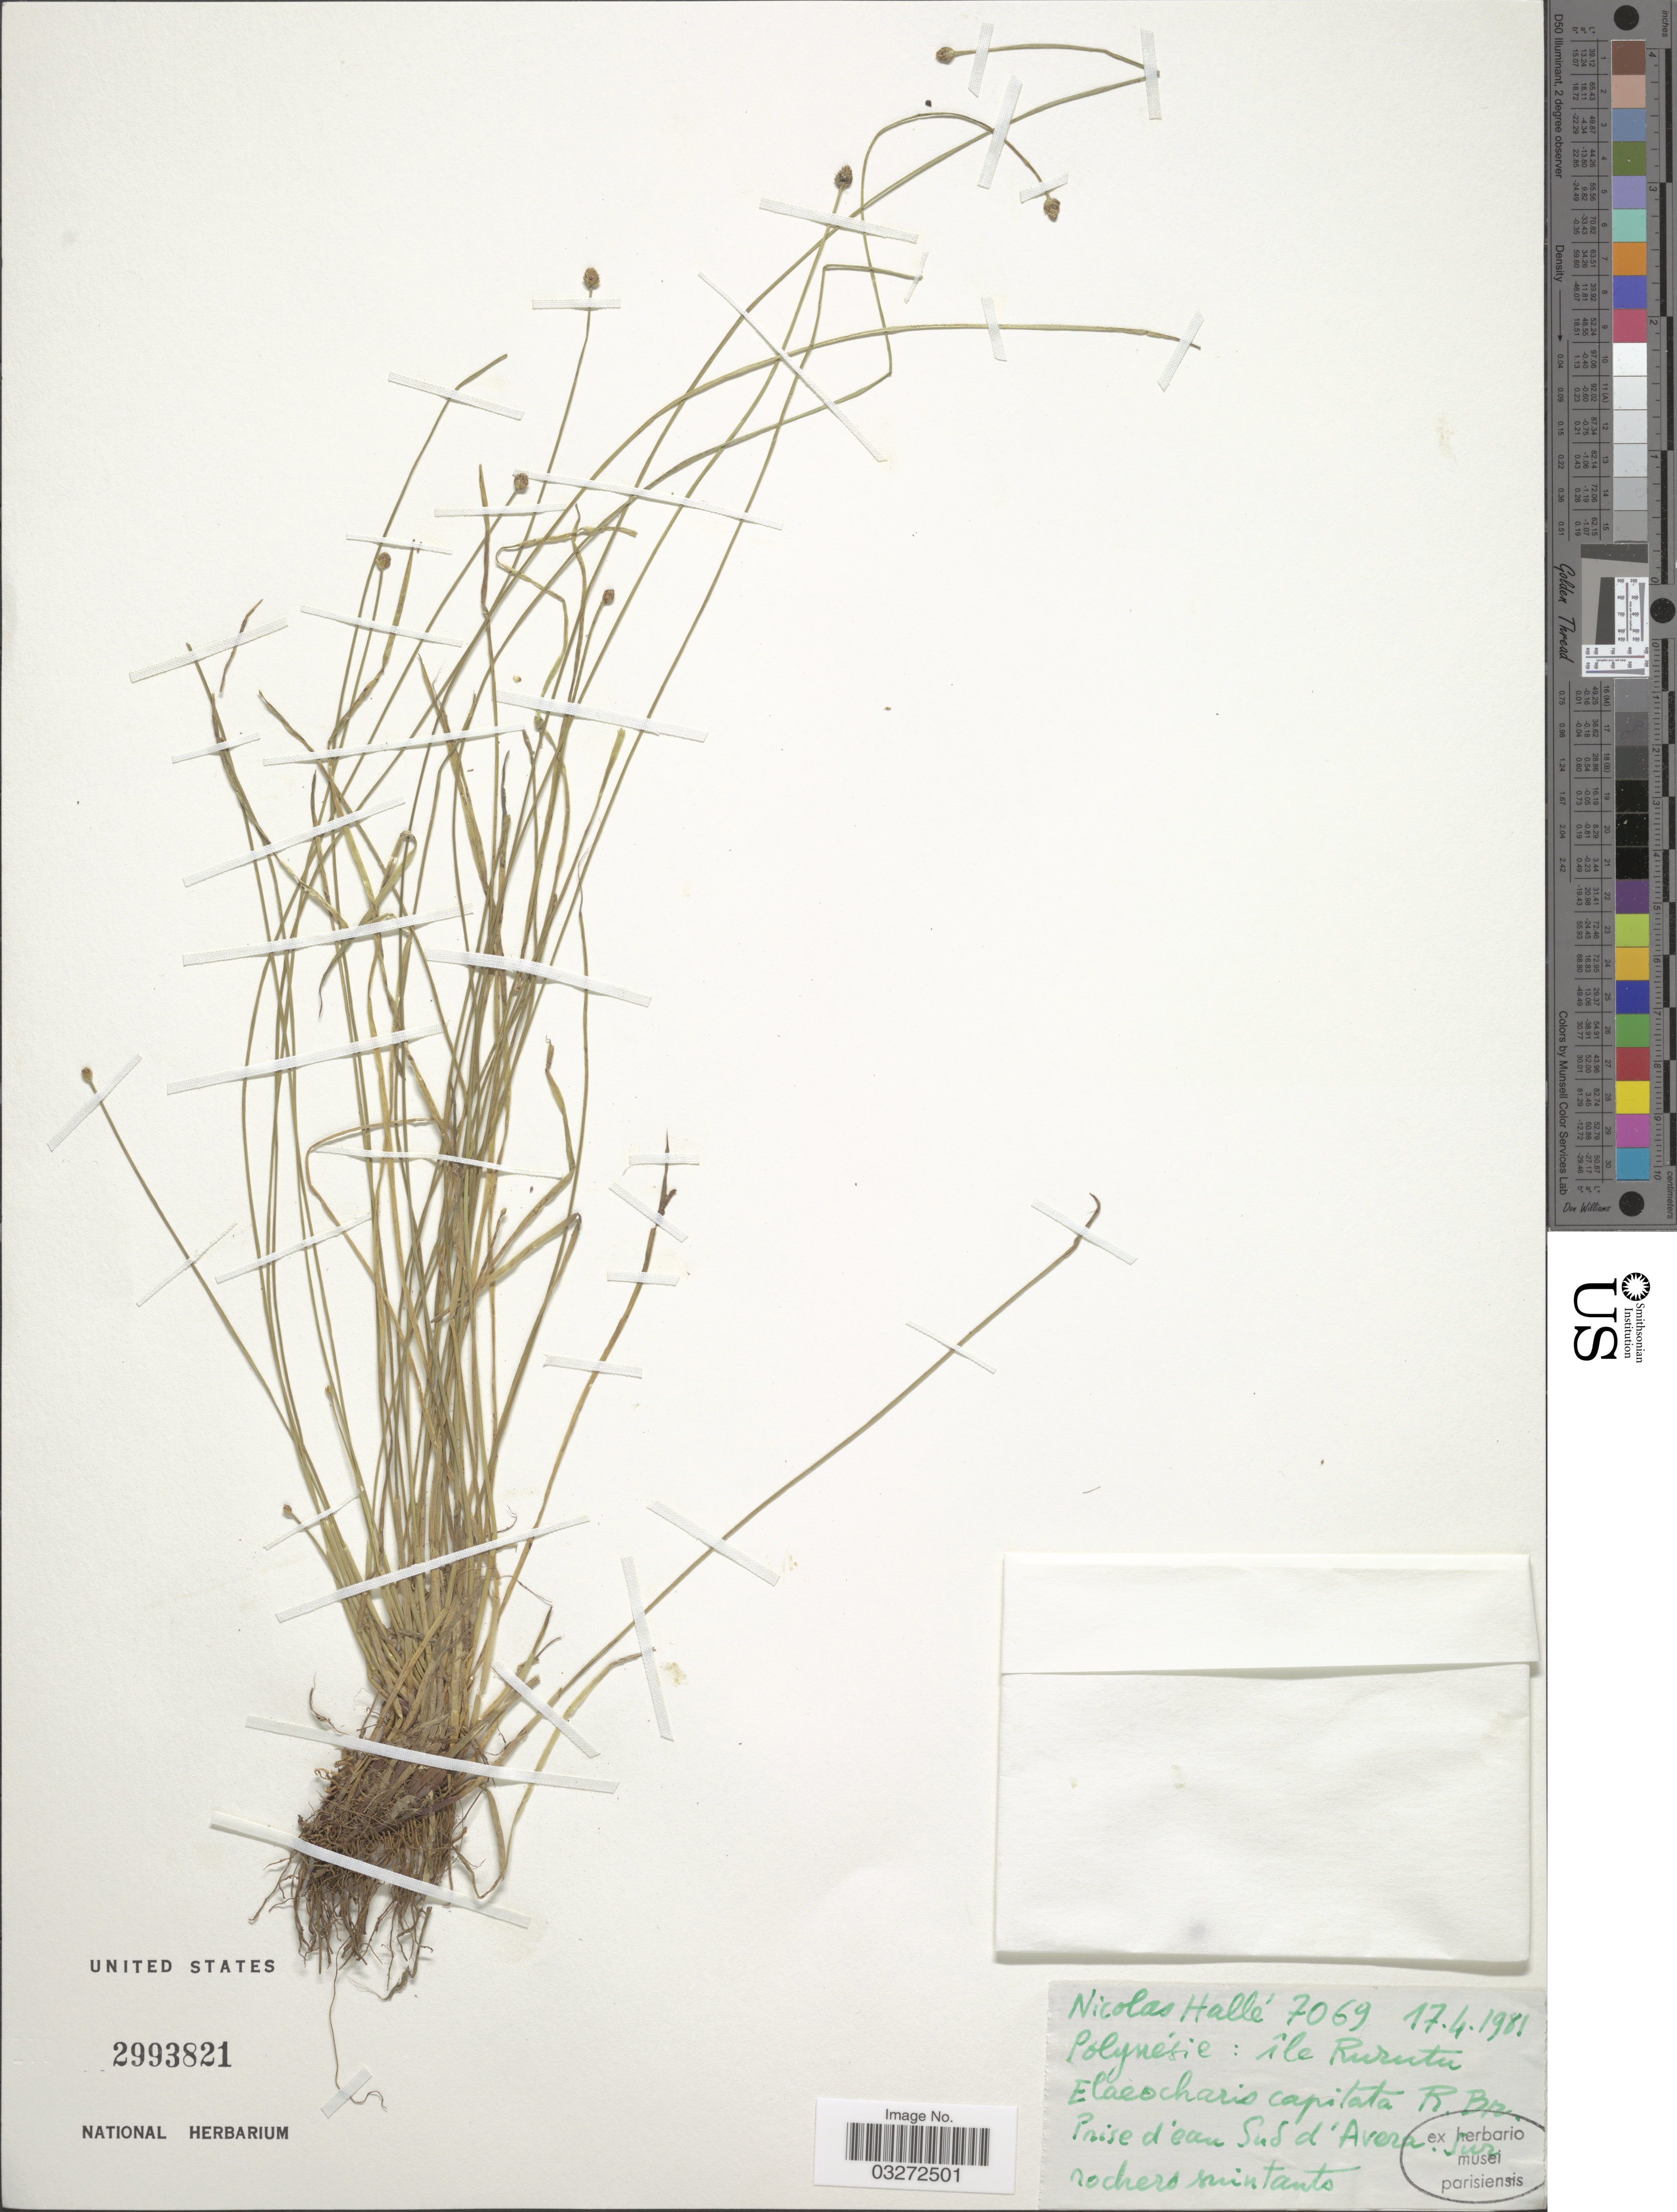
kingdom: Plantae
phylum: Tracheophyta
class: Liliopsida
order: Poales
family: Cyperaceae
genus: Eleocharis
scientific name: Eleocharis geniculata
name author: (L.) Roem. & Schult.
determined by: Strong, Mark T., (BOT), Smithsonian Institution - National Museum of Natural History (UNITED STATES)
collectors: N. Hallé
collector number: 7069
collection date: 1981-04-17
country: French Polynesia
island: Rurutu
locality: Ile Rurutu. Prise [interpreted] d'eau Sud d'Avera, Jur [interpreted] rochers suintanto [interpreted].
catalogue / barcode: US 2993821